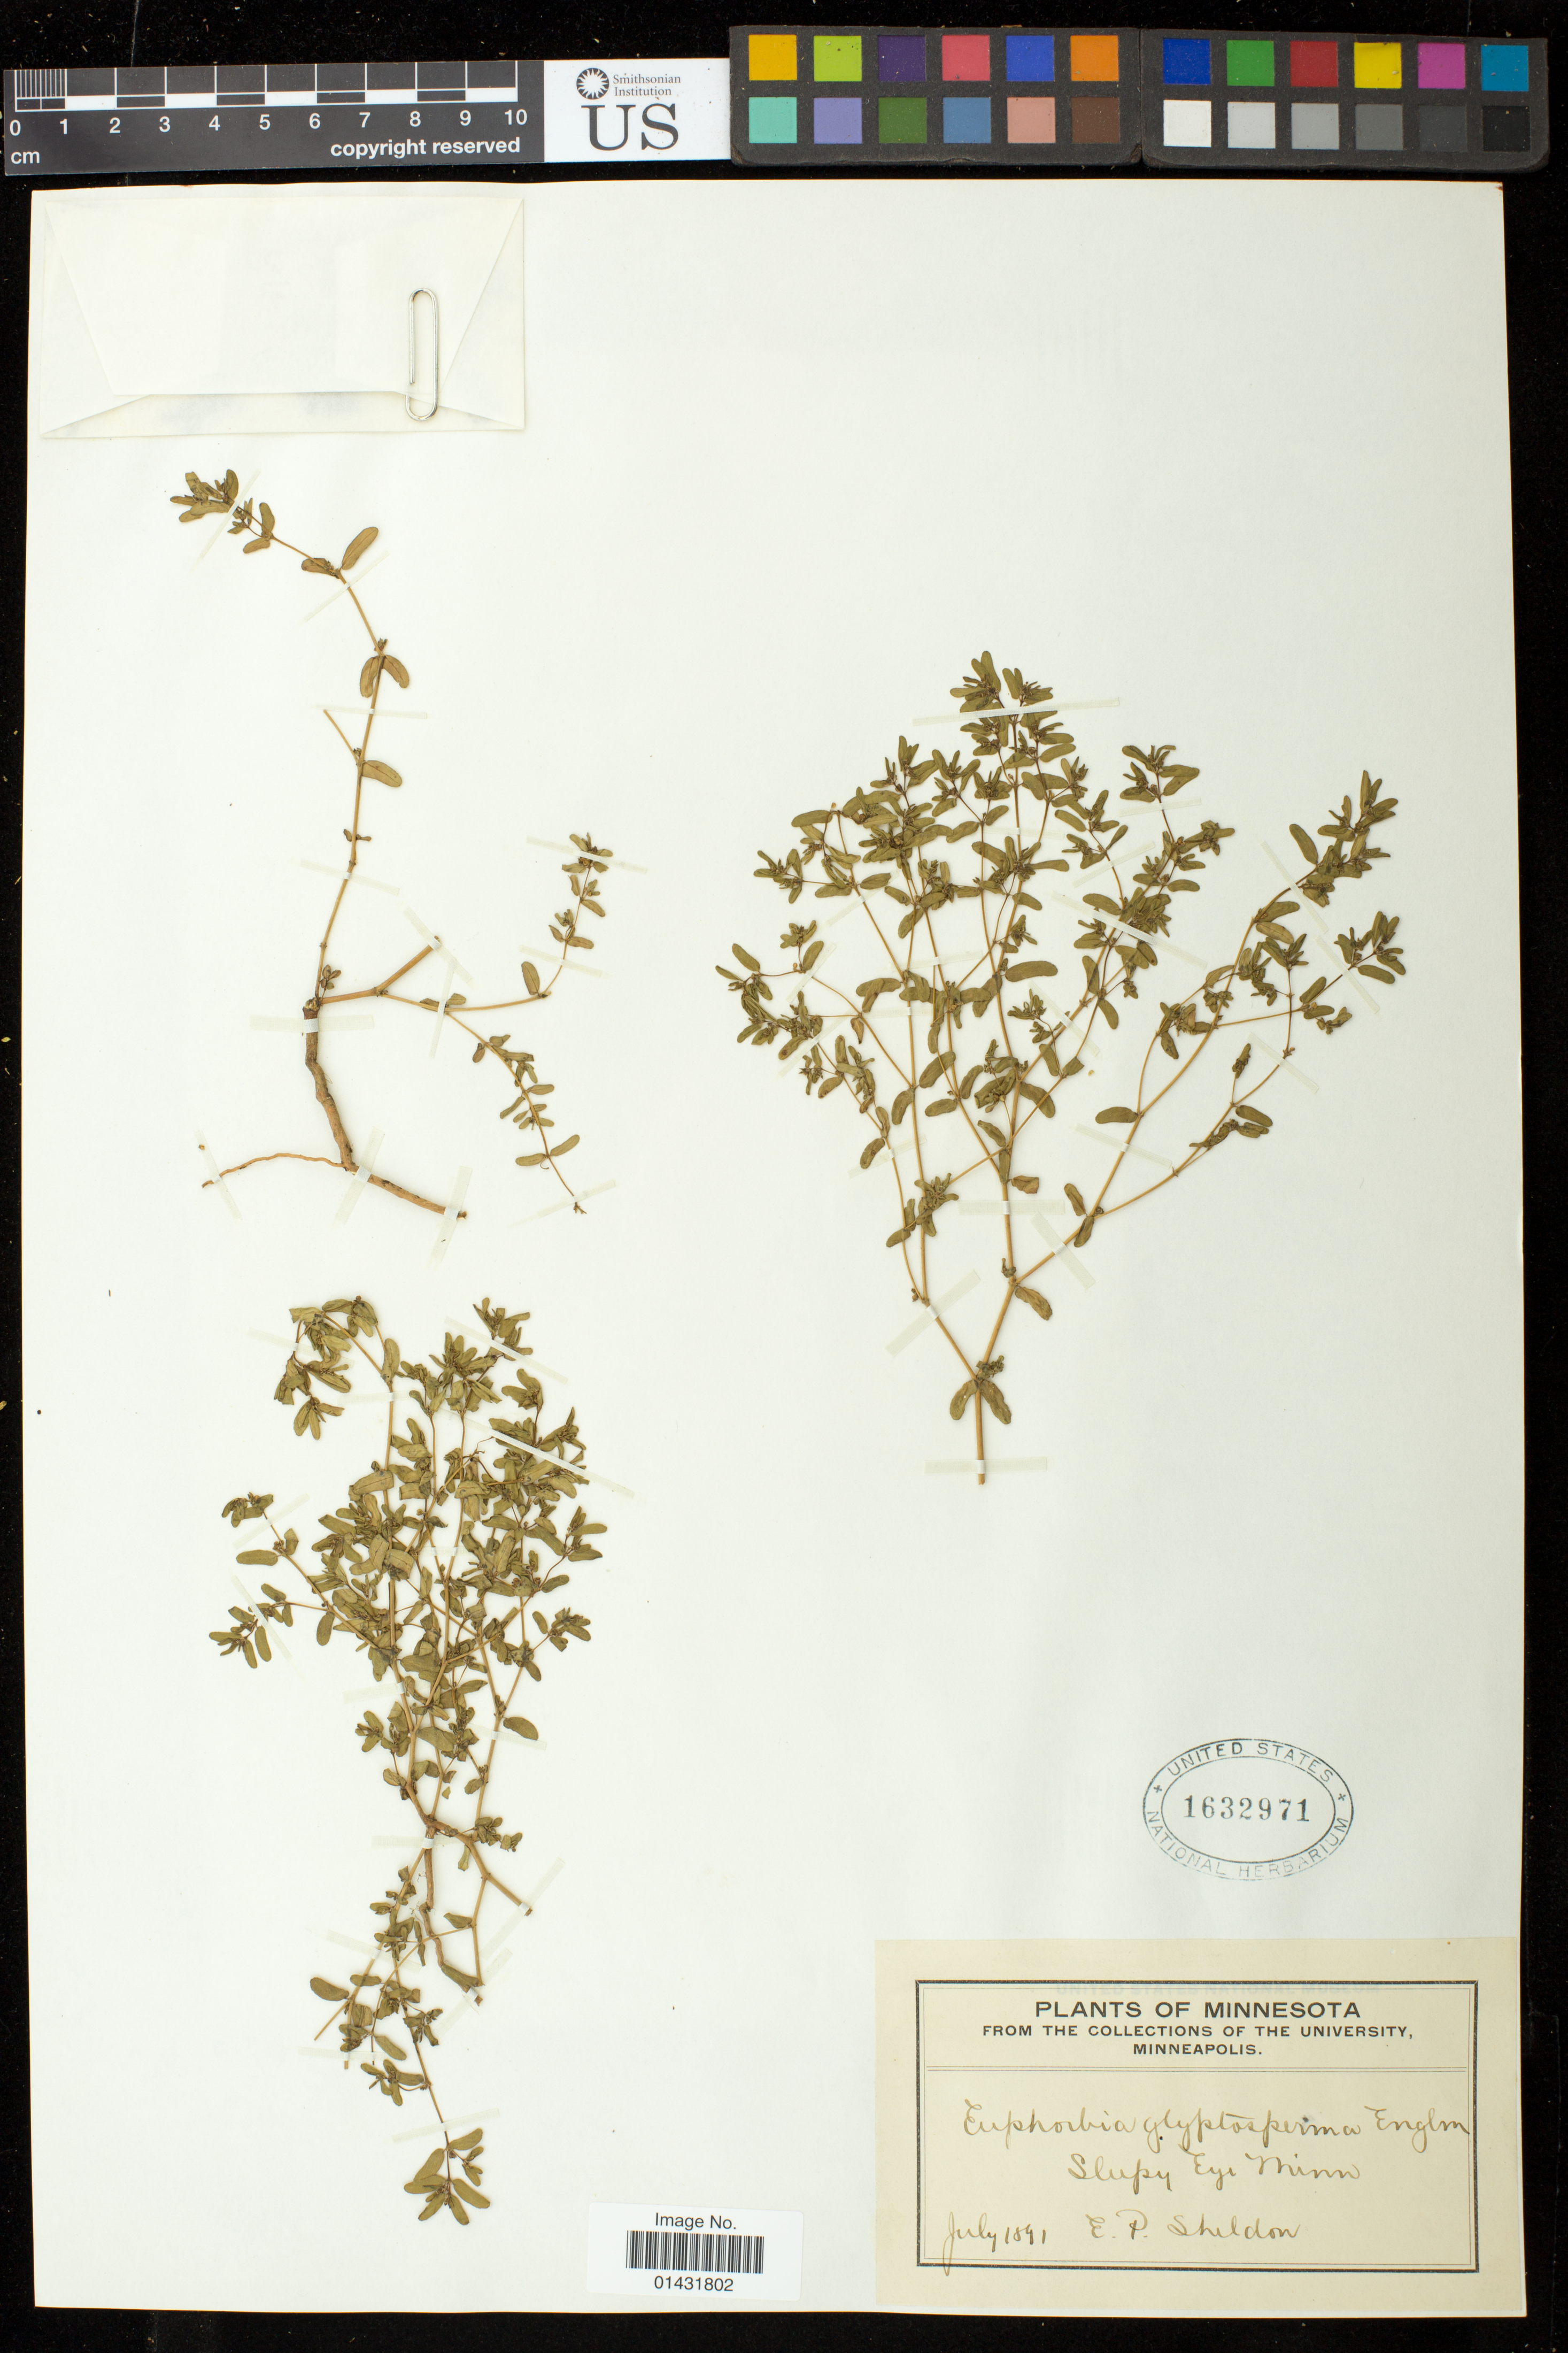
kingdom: Plantae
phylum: Tracheophyta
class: Magnoliopsida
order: Malpighiales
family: Euphorbiaceae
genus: Euphorbia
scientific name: Euphorbia glyptosperma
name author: Engelm.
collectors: E. P. Sheldon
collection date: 1891-07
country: United States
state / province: Minnesota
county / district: Brown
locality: Sleepy Eye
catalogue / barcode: US 1632971